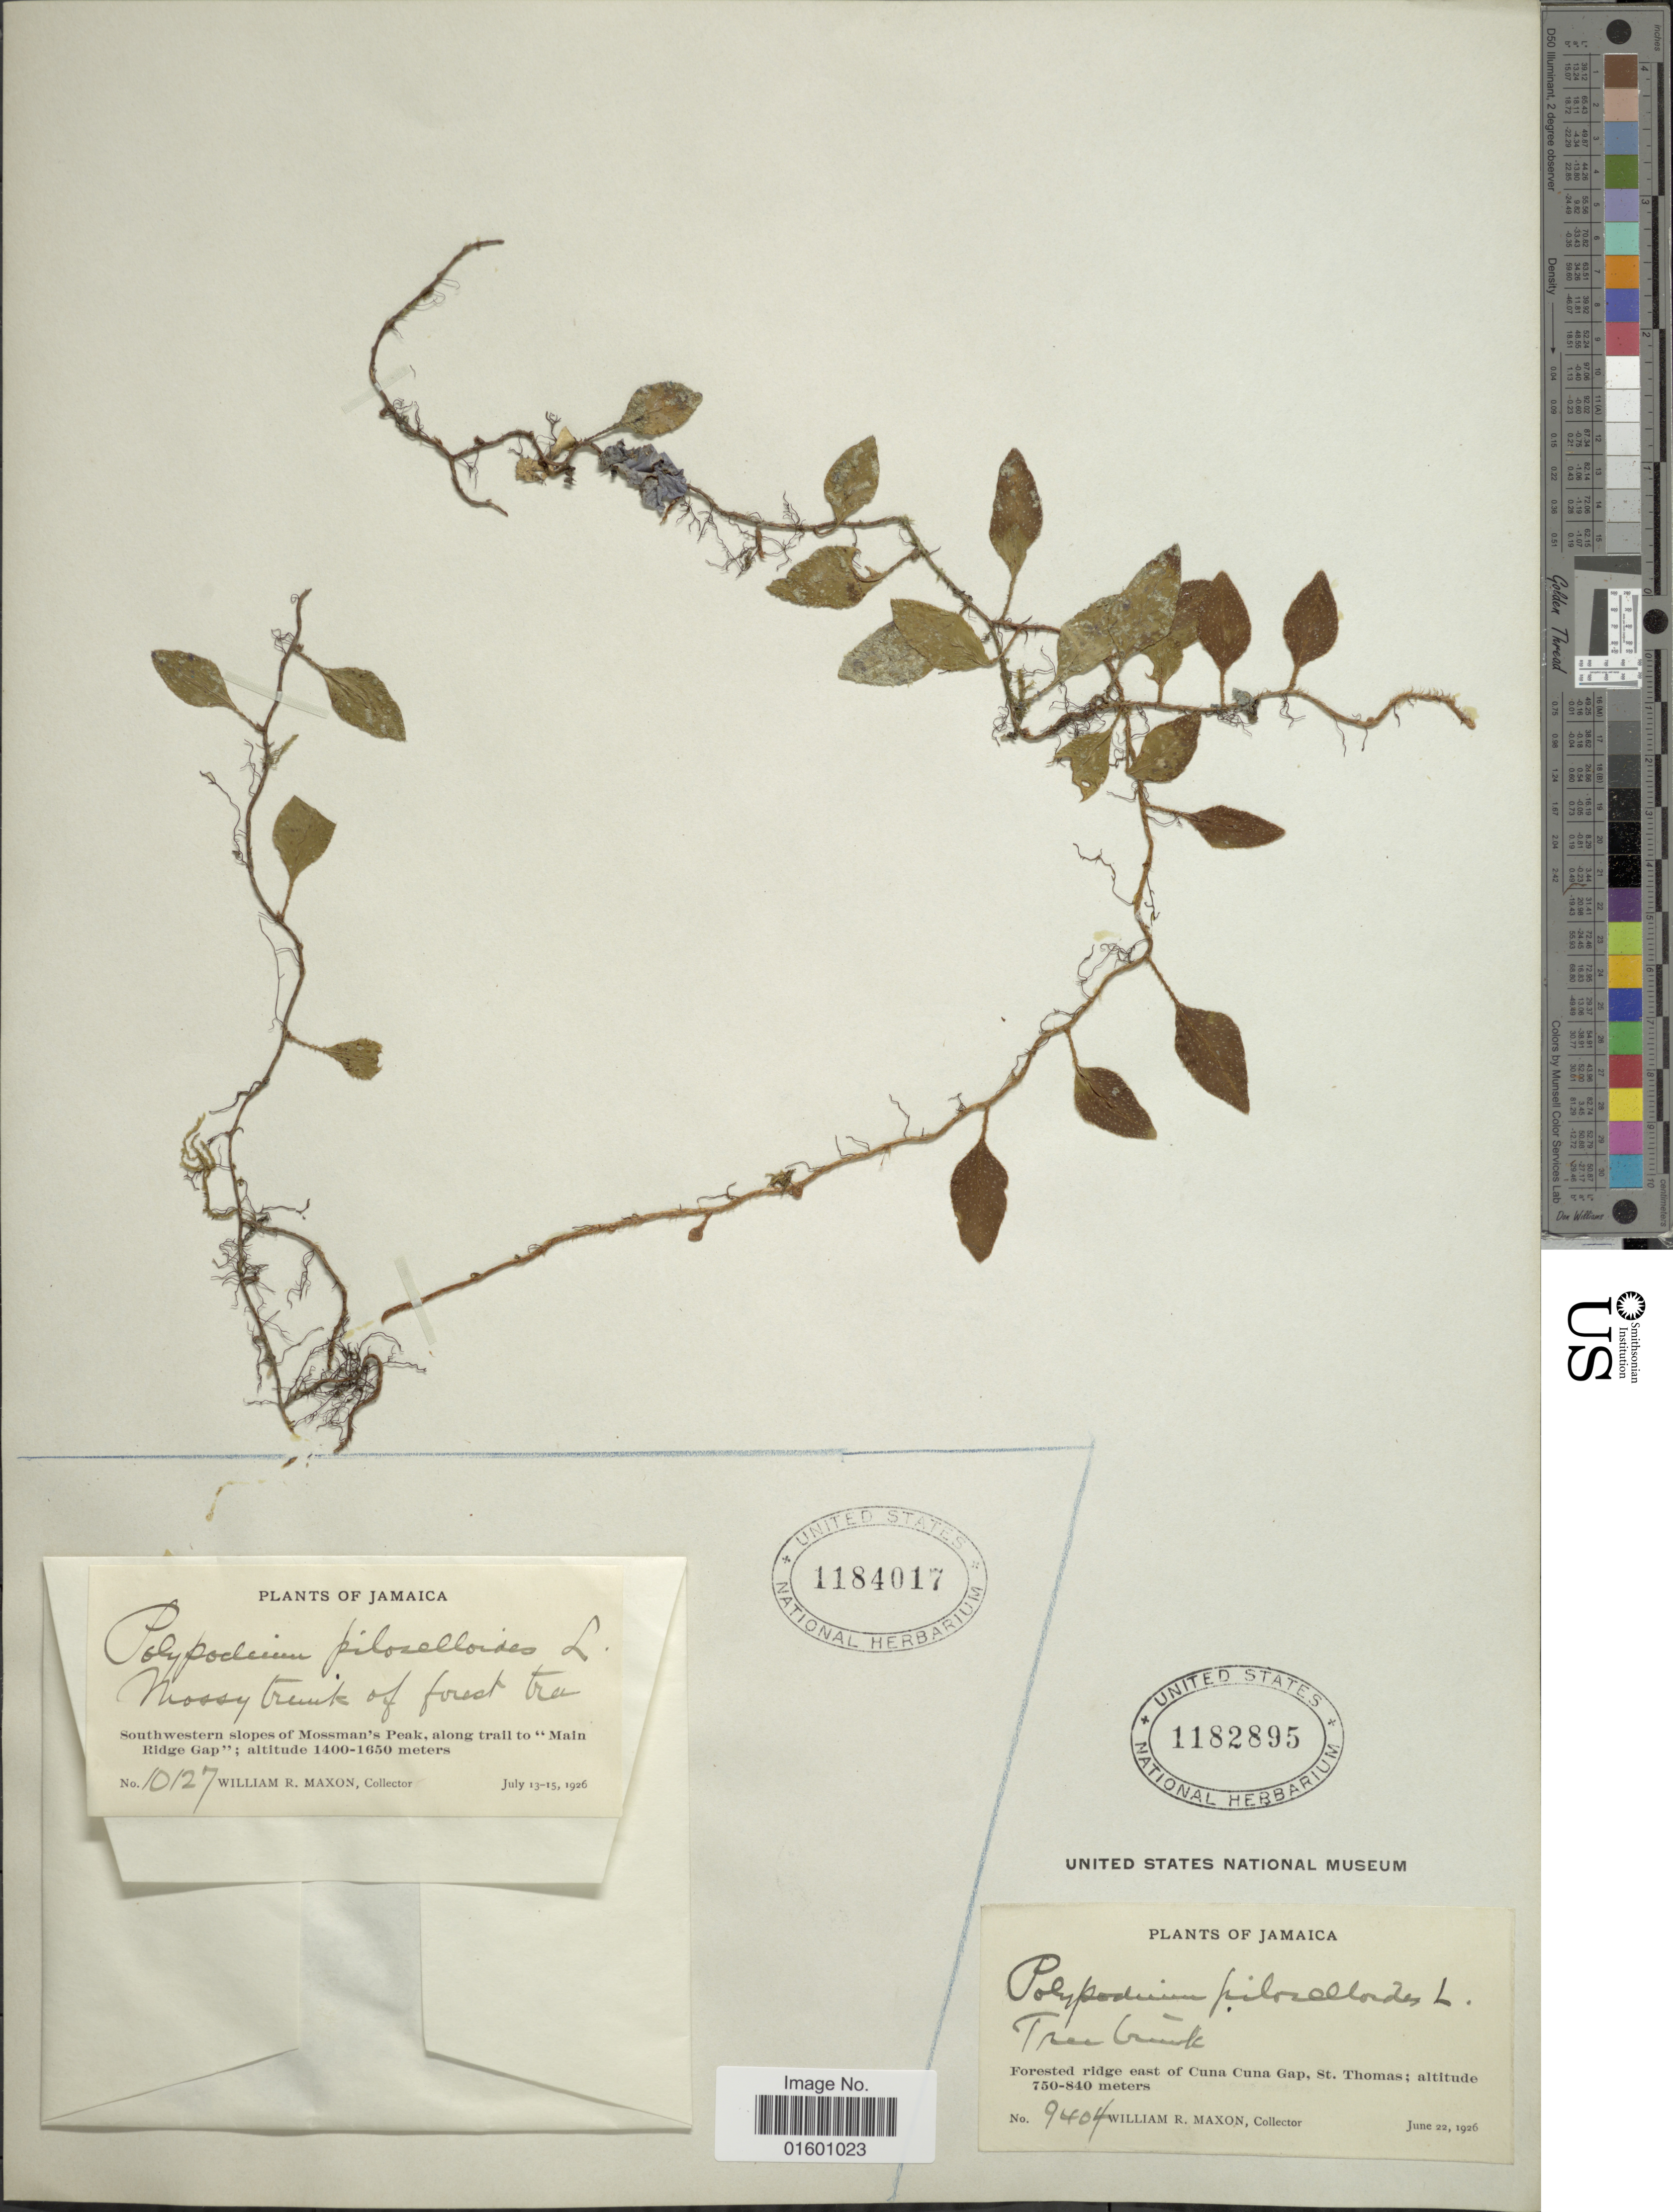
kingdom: Plantae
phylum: Tracheophyta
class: Polypodiopsida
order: Polypodiales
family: Polypodiaceae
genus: Microgramma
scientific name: Microgramma piloselloides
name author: (L.) Copel.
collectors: W. R. Maxon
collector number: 9404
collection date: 1926-06-22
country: Jamaica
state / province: Saint Thomas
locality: Forested ridge east of Cuna Cuna Gap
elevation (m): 750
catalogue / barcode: US 1182895-2